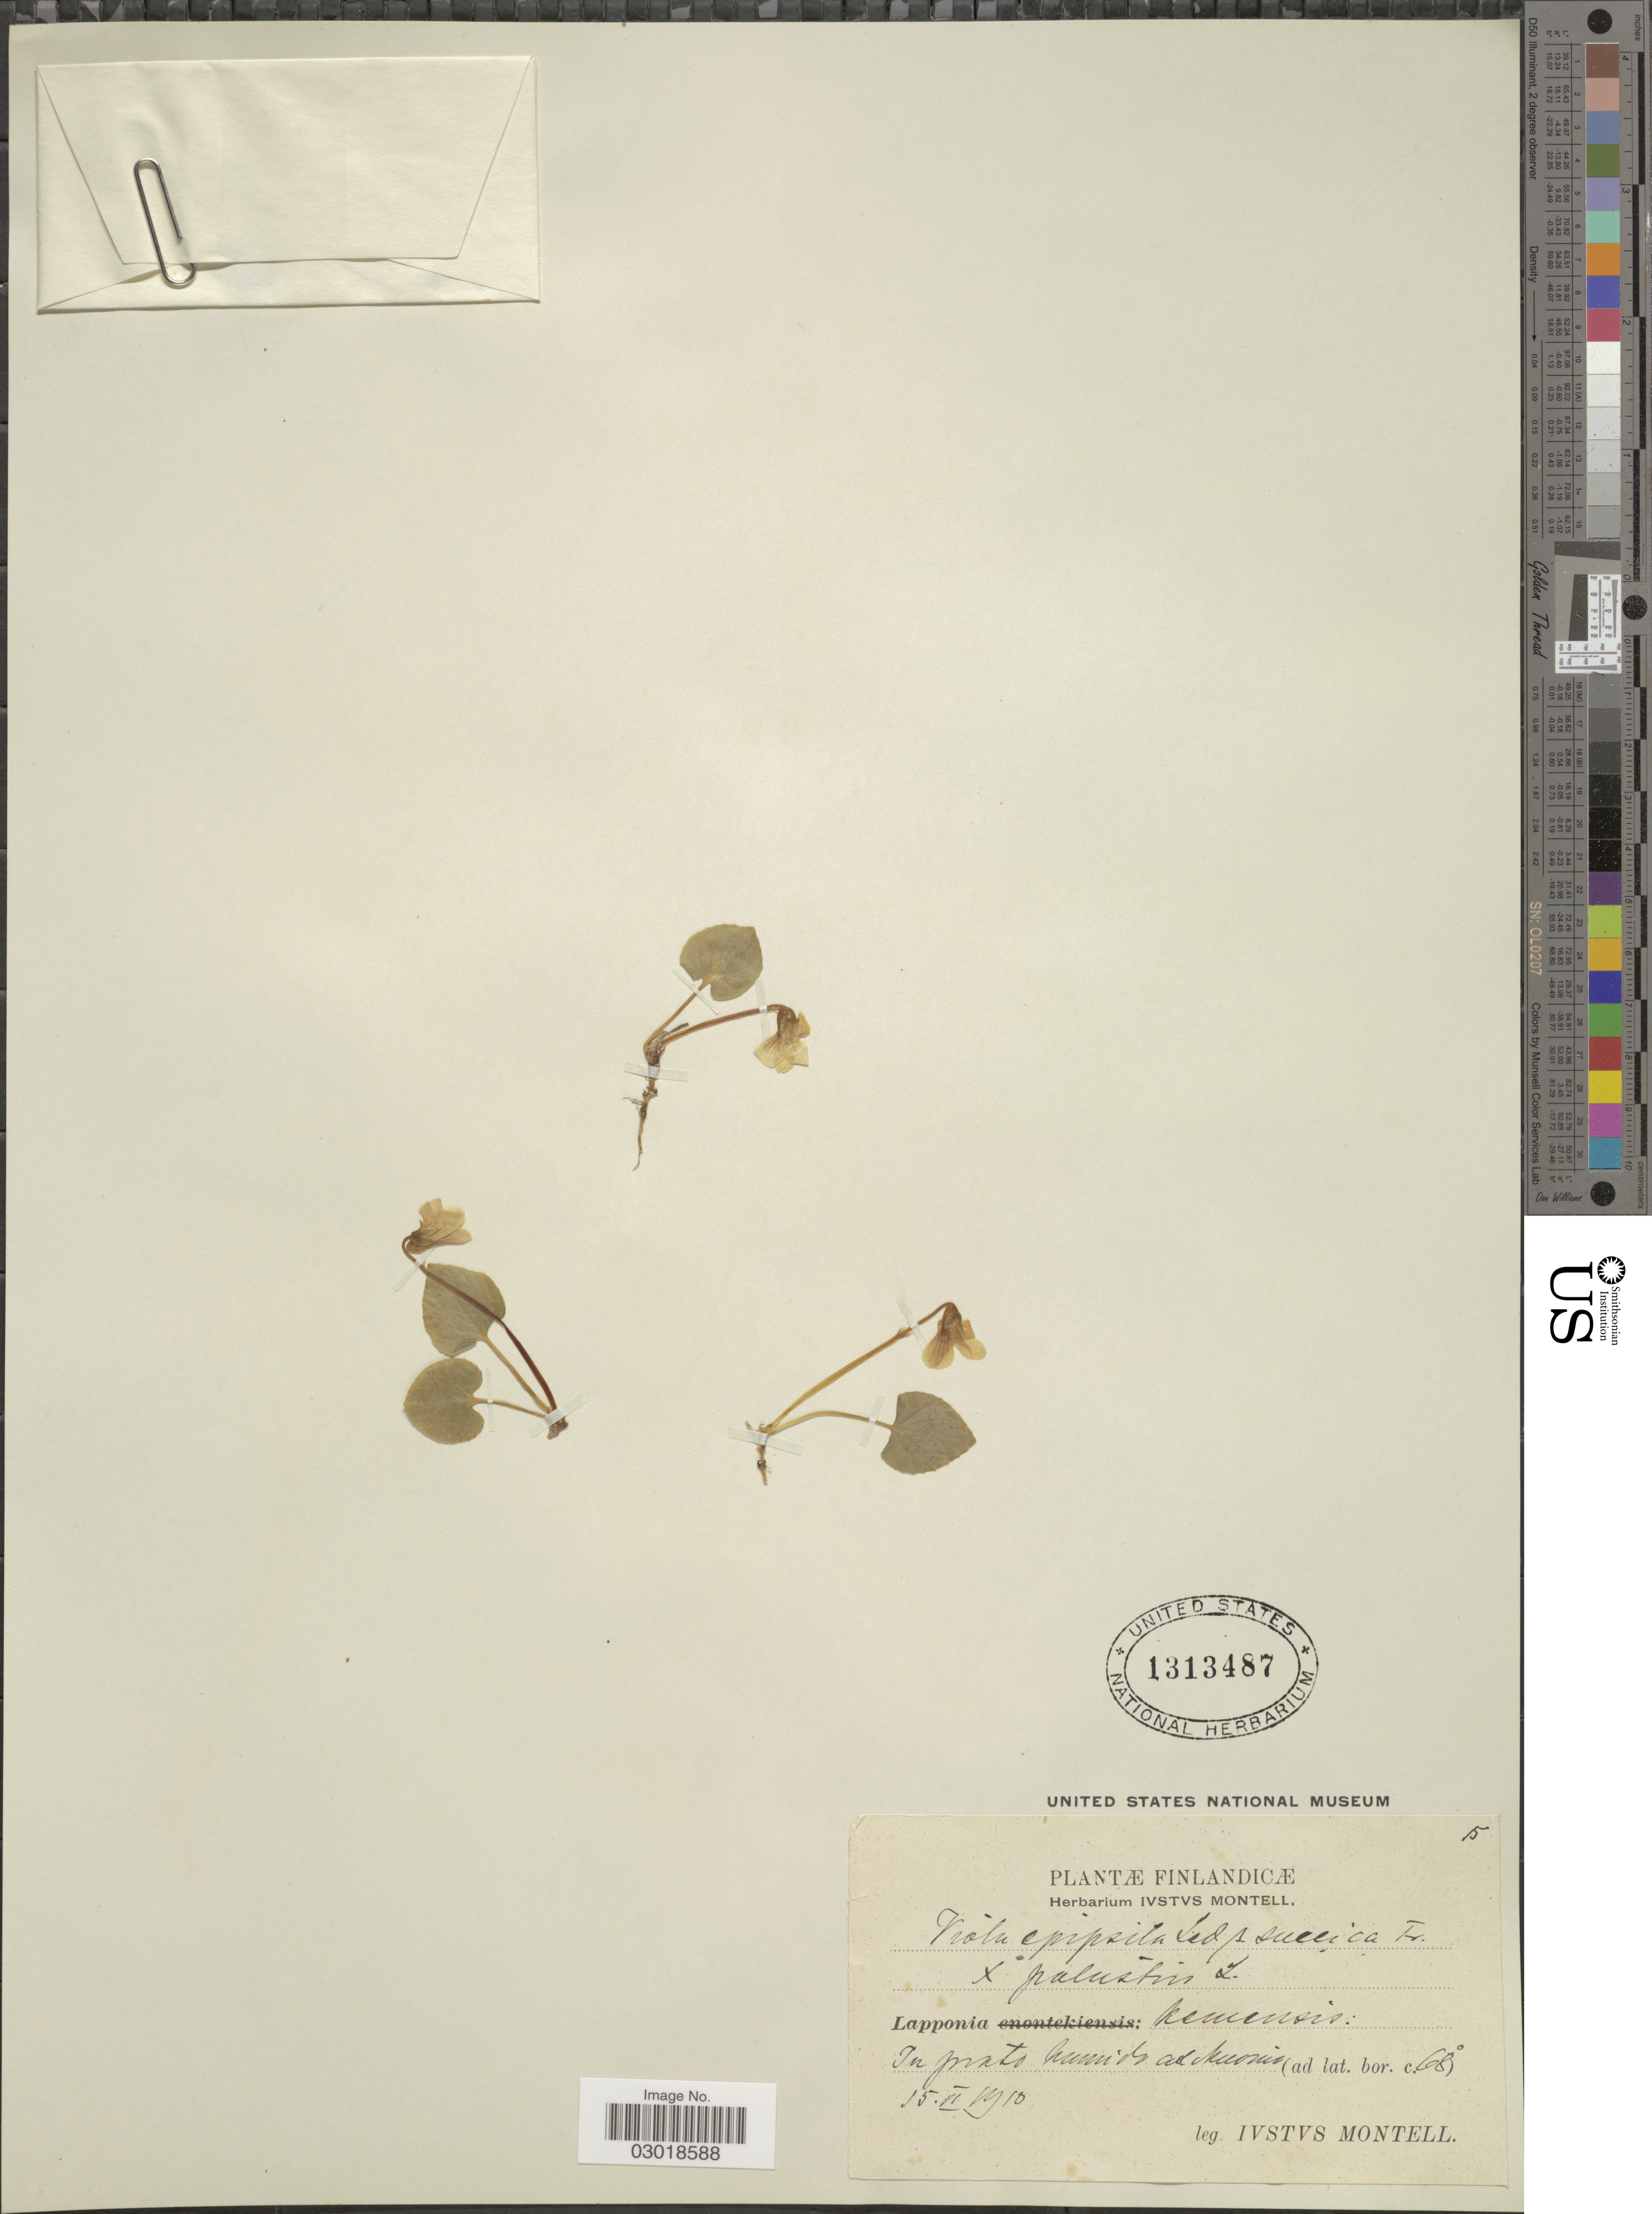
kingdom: Plantae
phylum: Tracheophyta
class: Magnoliopsida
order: Malpighiales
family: Violaceae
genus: Viola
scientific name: Viola epipsila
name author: Ledeb.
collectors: I. Montell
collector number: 15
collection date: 1910-06-15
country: Finland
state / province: Lappi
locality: Muonio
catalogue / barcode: US 1313487